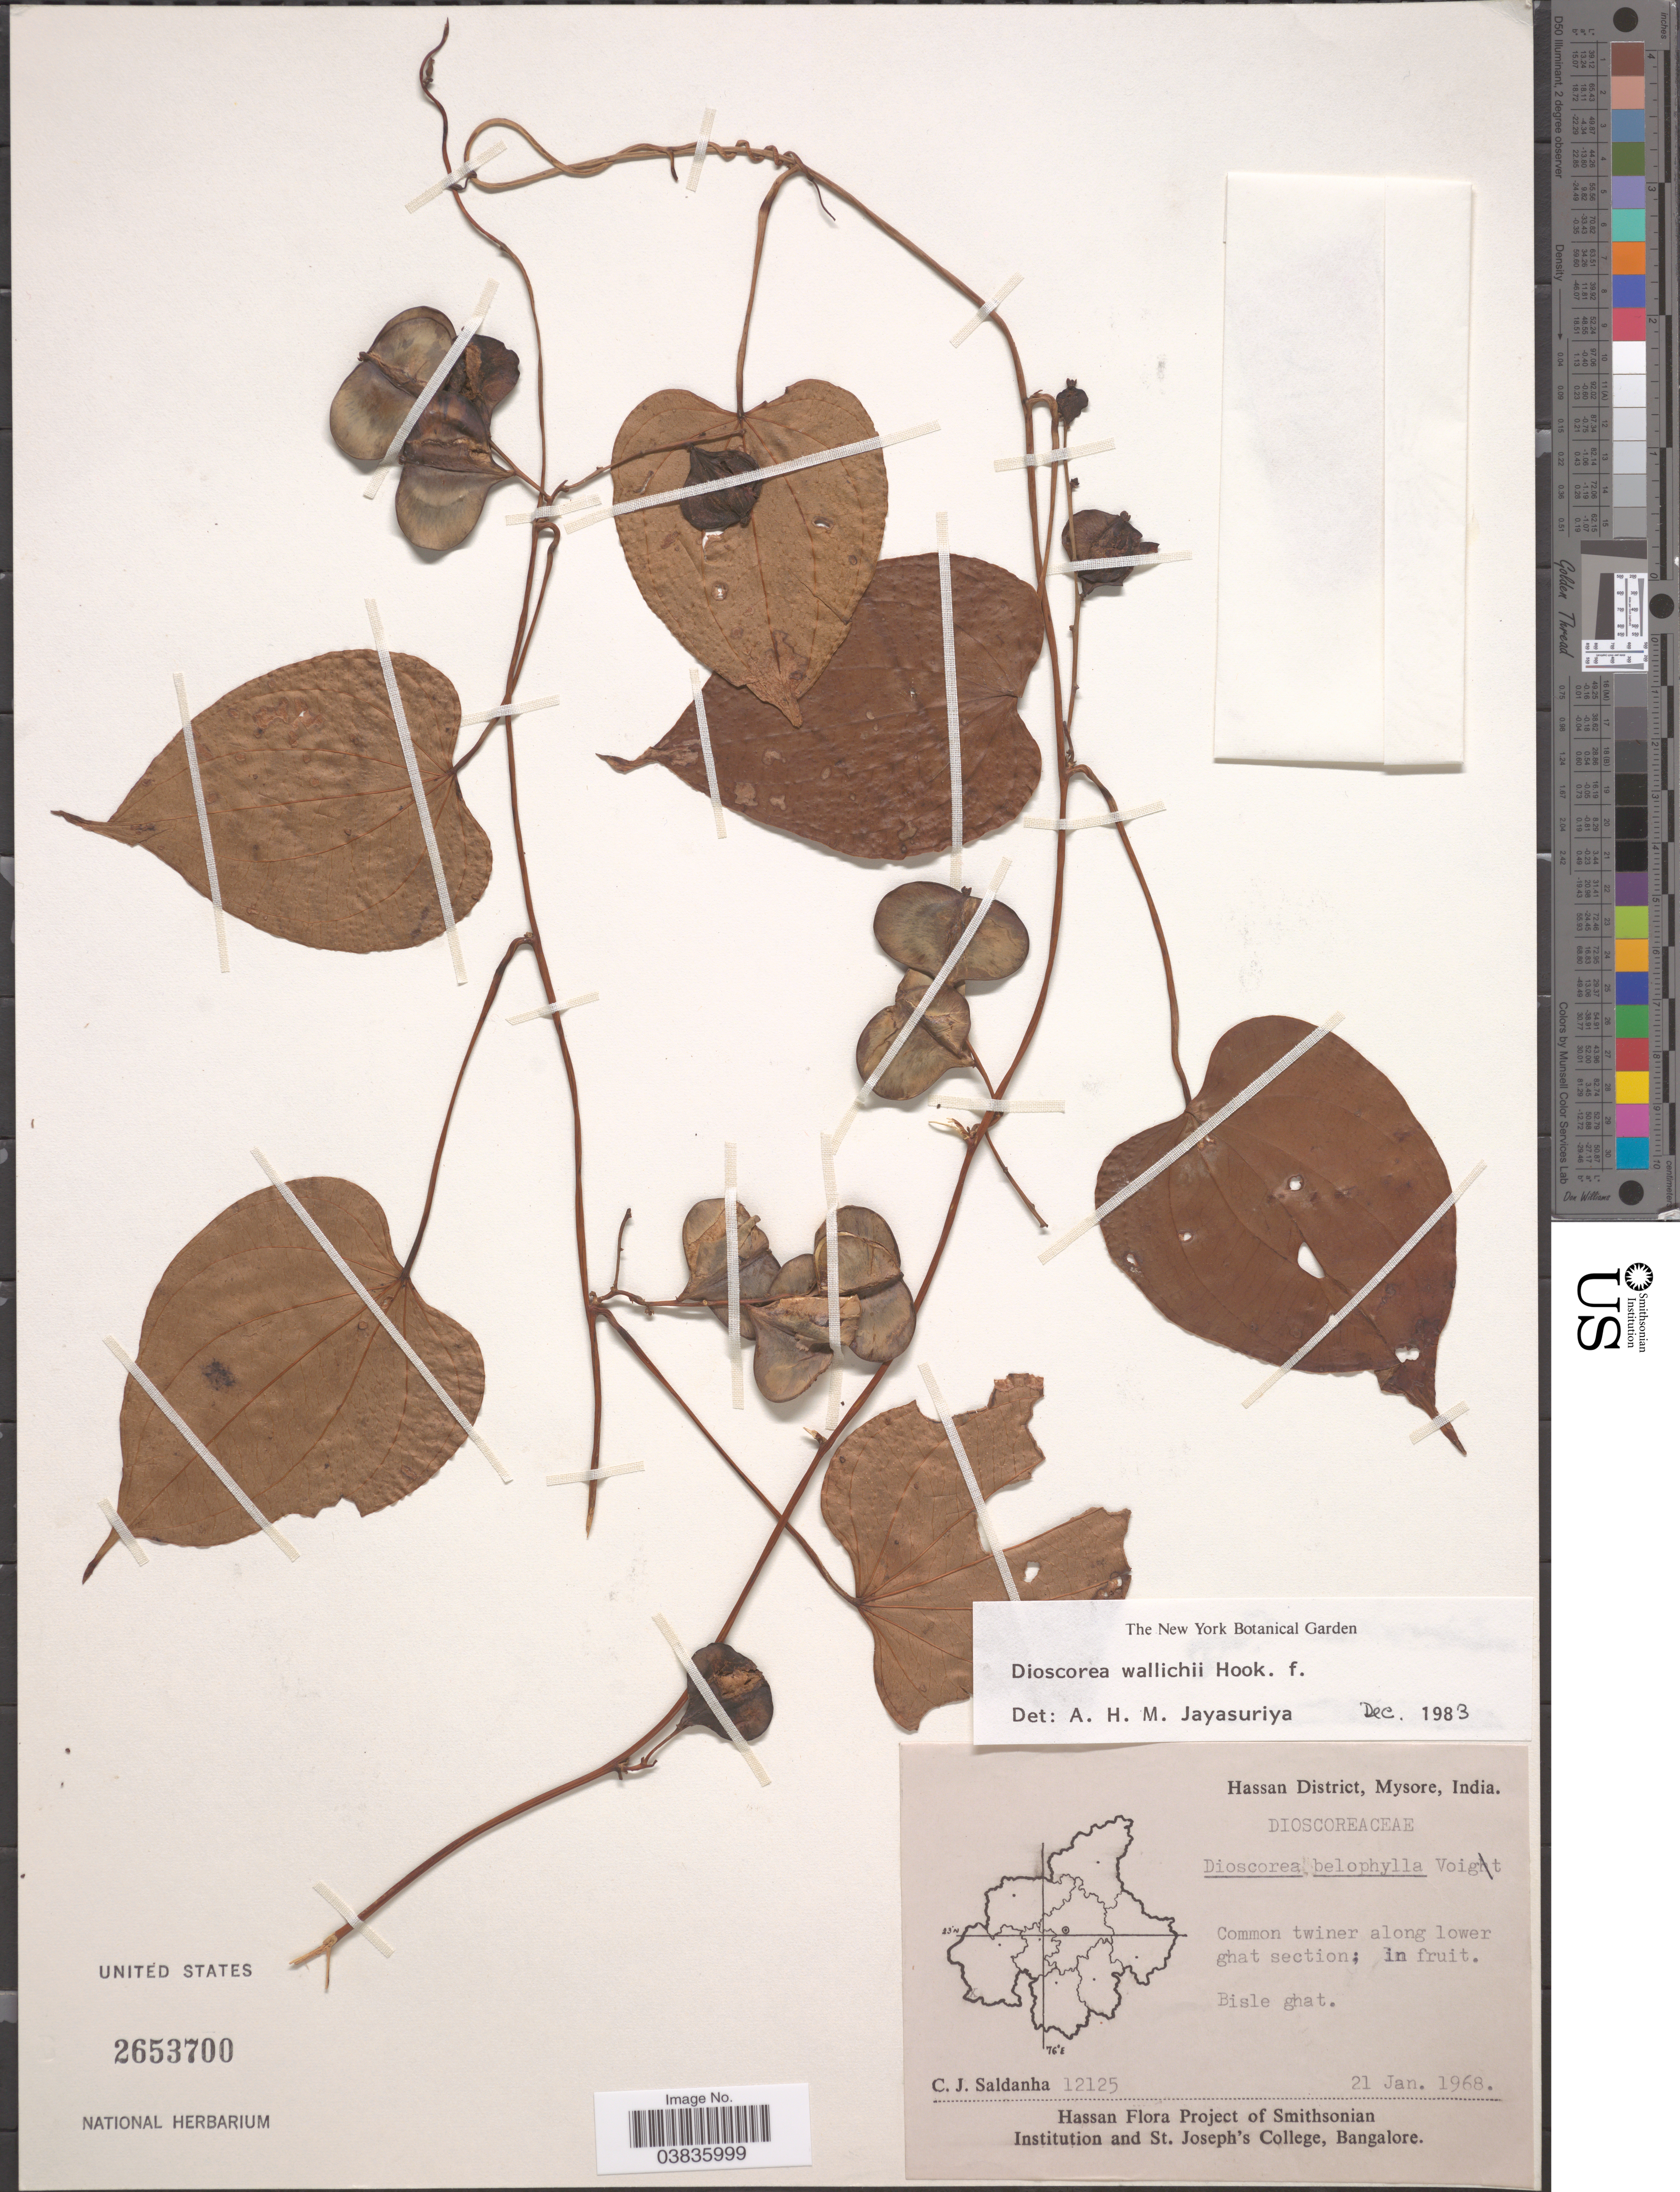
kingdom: Plantae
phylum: Tracheophyta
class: Liliopsida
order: Dioscoreales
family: Dioscoreaceae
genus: Dioscorea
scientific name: Dioscorea wallichii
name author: Hook. f.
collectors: C. J. Saldanha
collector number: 12125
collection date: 1968-01-21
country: India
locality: Hassan District, Mysore. Bisle ghat.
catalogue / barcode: US 2653700